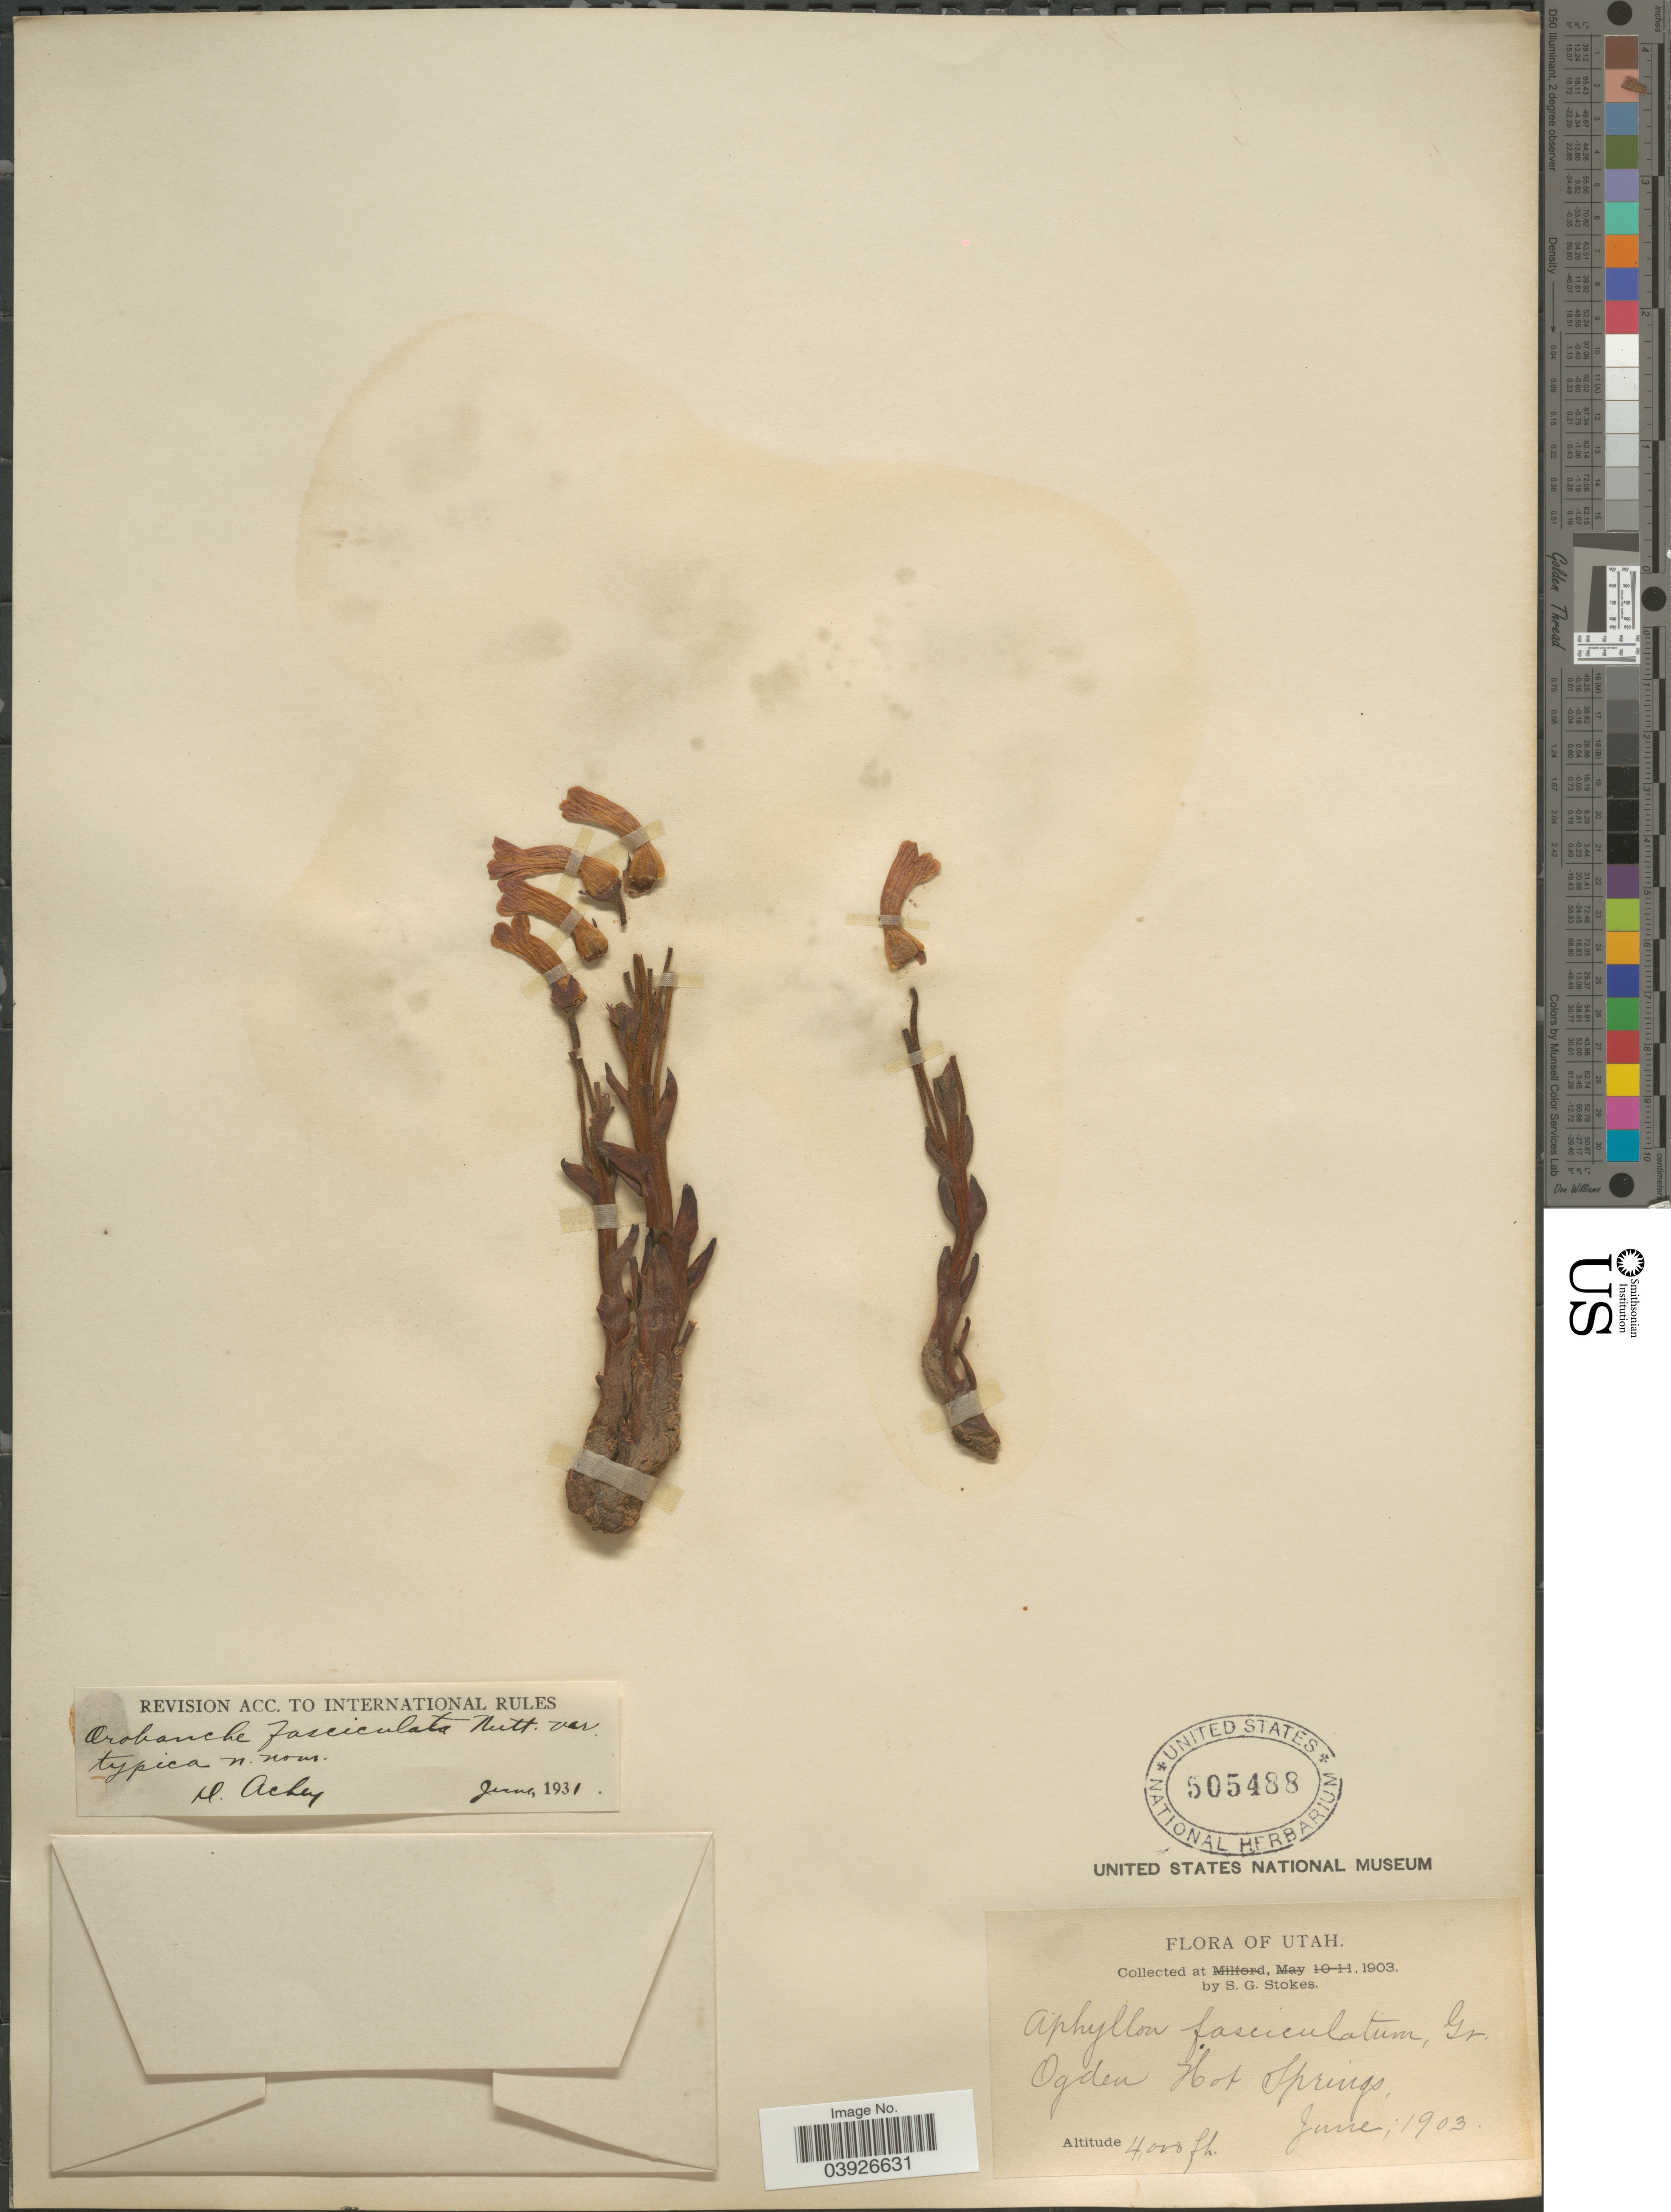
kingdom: Plantae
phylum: Tracheophyta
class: Magnoliopsida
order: Lamiales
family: Orobanchaceae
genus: Aphyllon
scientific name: Aphyllon fasciculatum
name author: (Nutt.) Torr. & A. Gray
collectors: S. G. Stokes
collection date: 1903-06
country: United States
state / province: Utah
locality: Ogden Hot Springs.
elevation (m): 1219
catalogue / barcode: US 505488